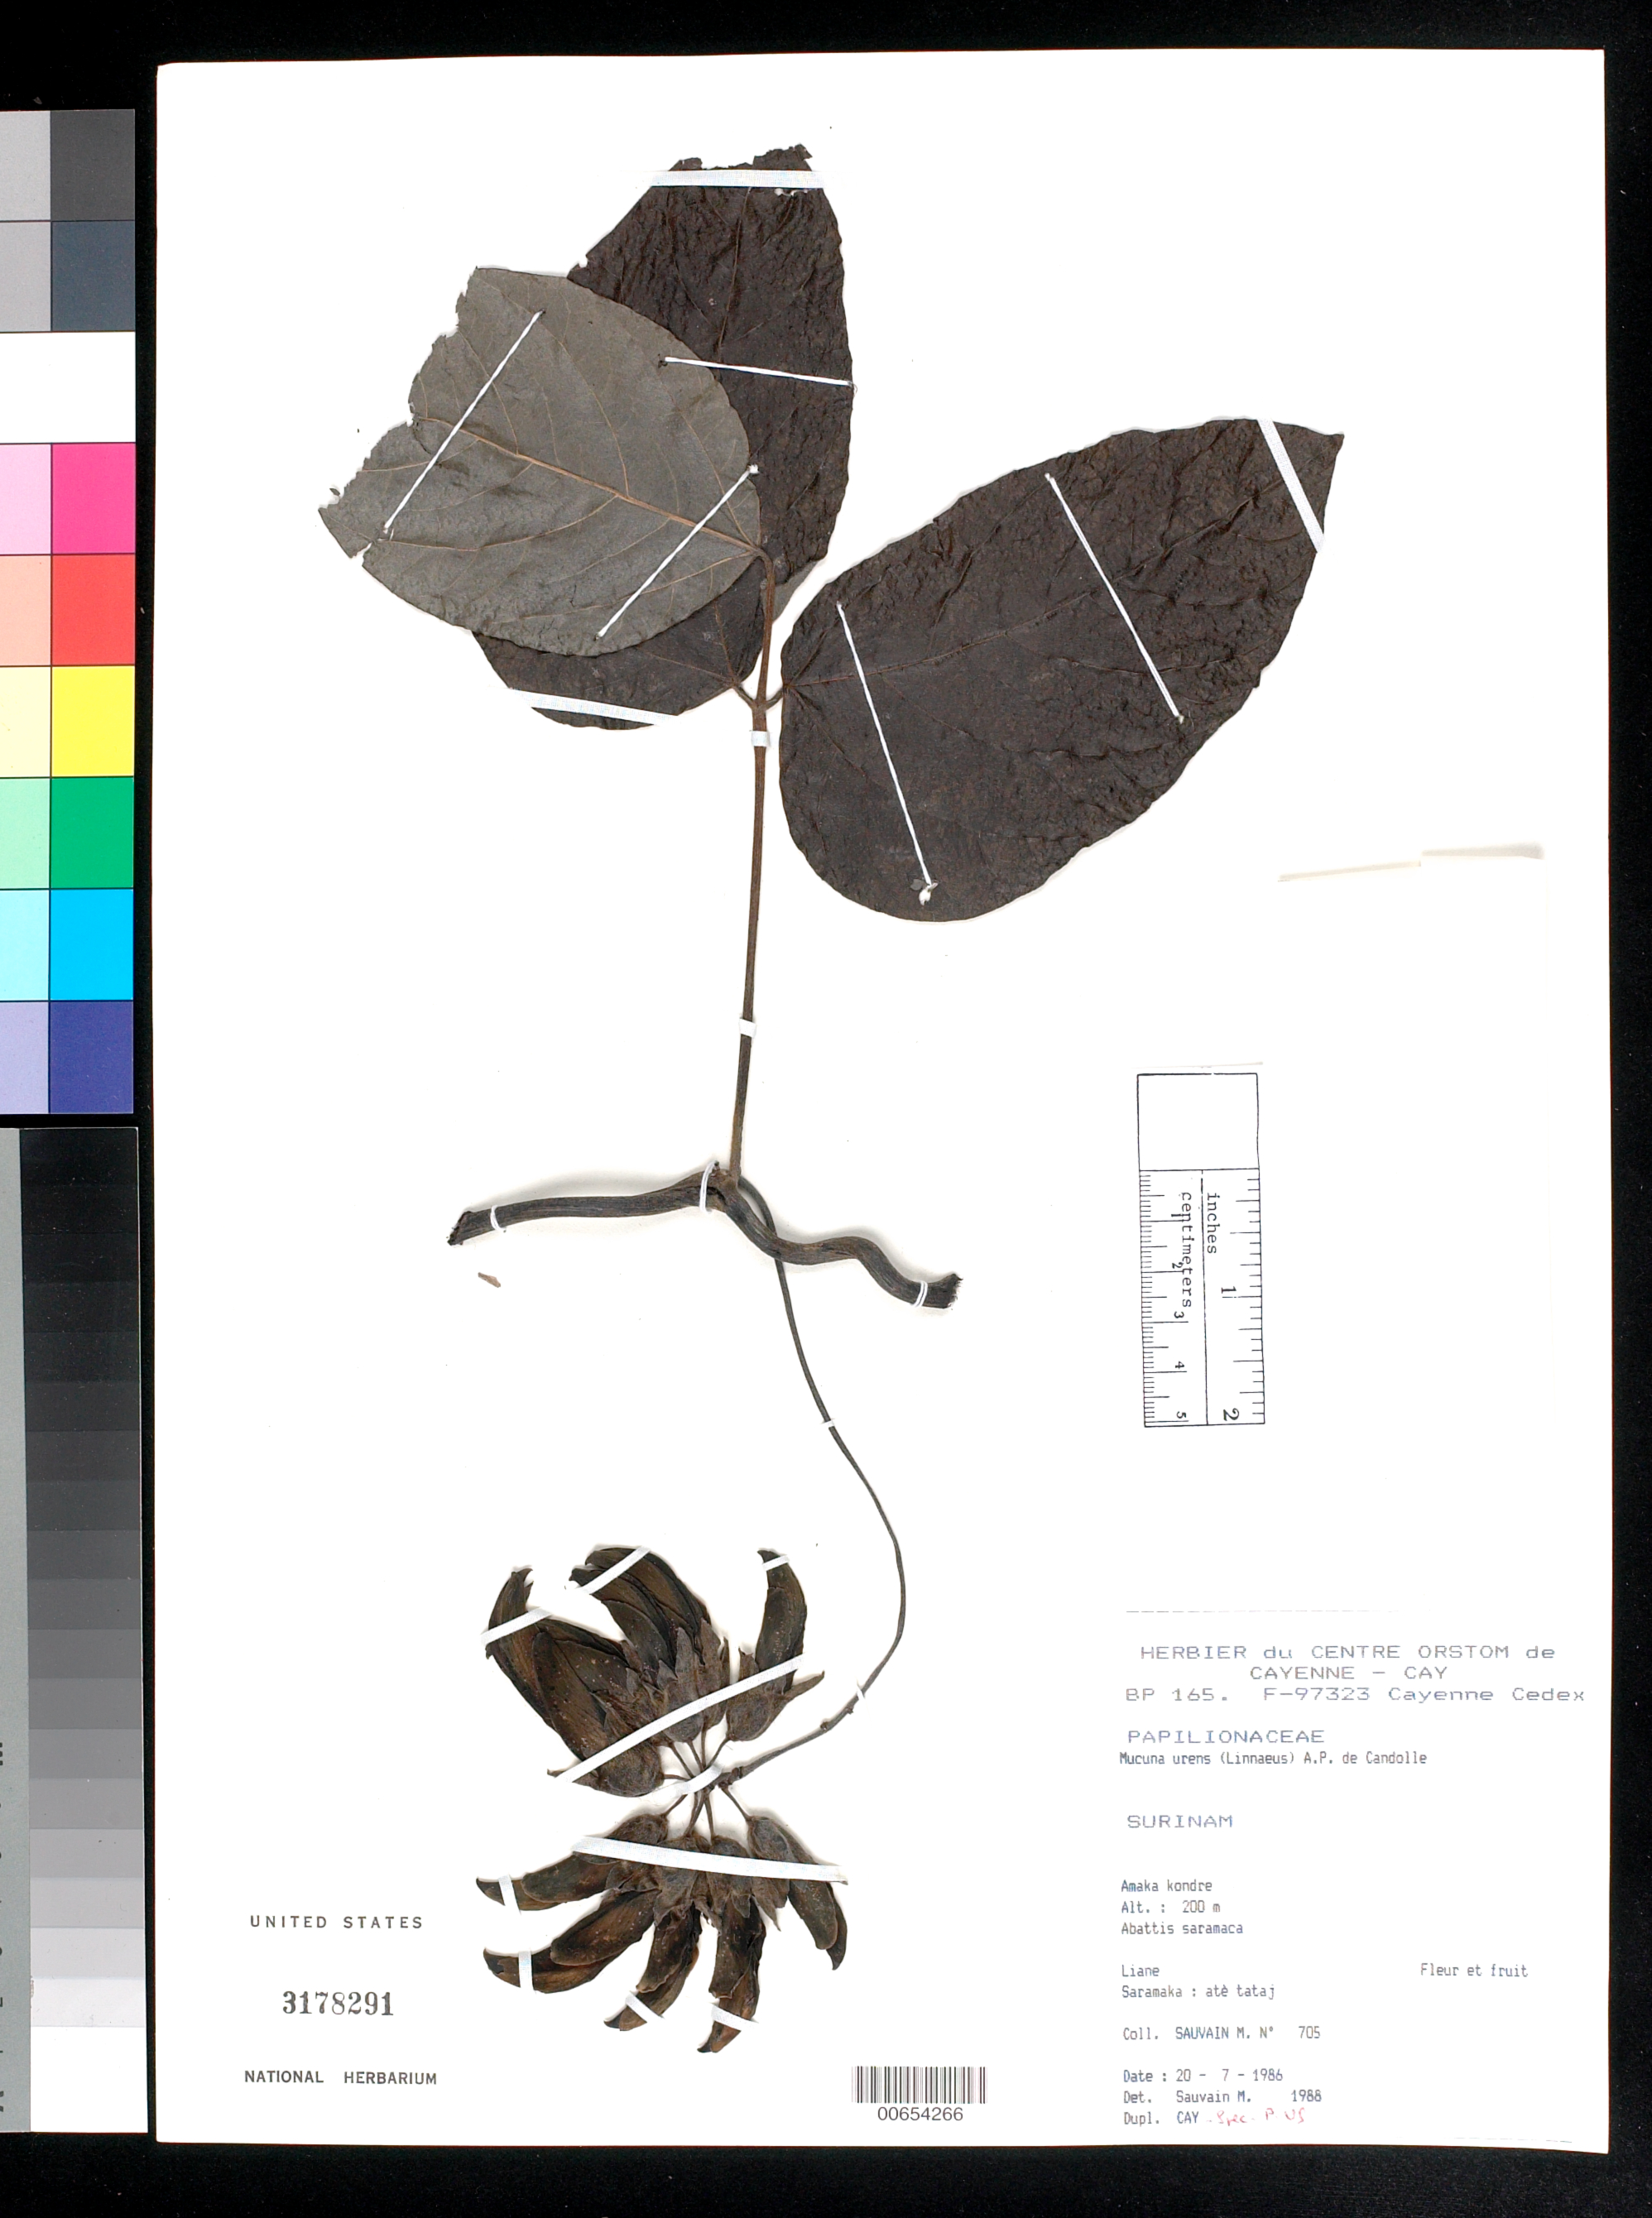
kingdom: Plantae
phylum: Tracheophyta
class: Magnoliopsida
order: Fabales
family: Fabaceae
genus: Mucuna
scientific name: Mucuna sloanei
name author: Fawc. & Rendle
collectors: M. Sauvain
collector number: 705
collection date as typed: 20-Jul-86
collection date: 1986-07-20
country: Suriname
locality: Amaka kondre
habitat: Abattis saramaca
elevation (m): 200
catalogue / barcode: US 3178291